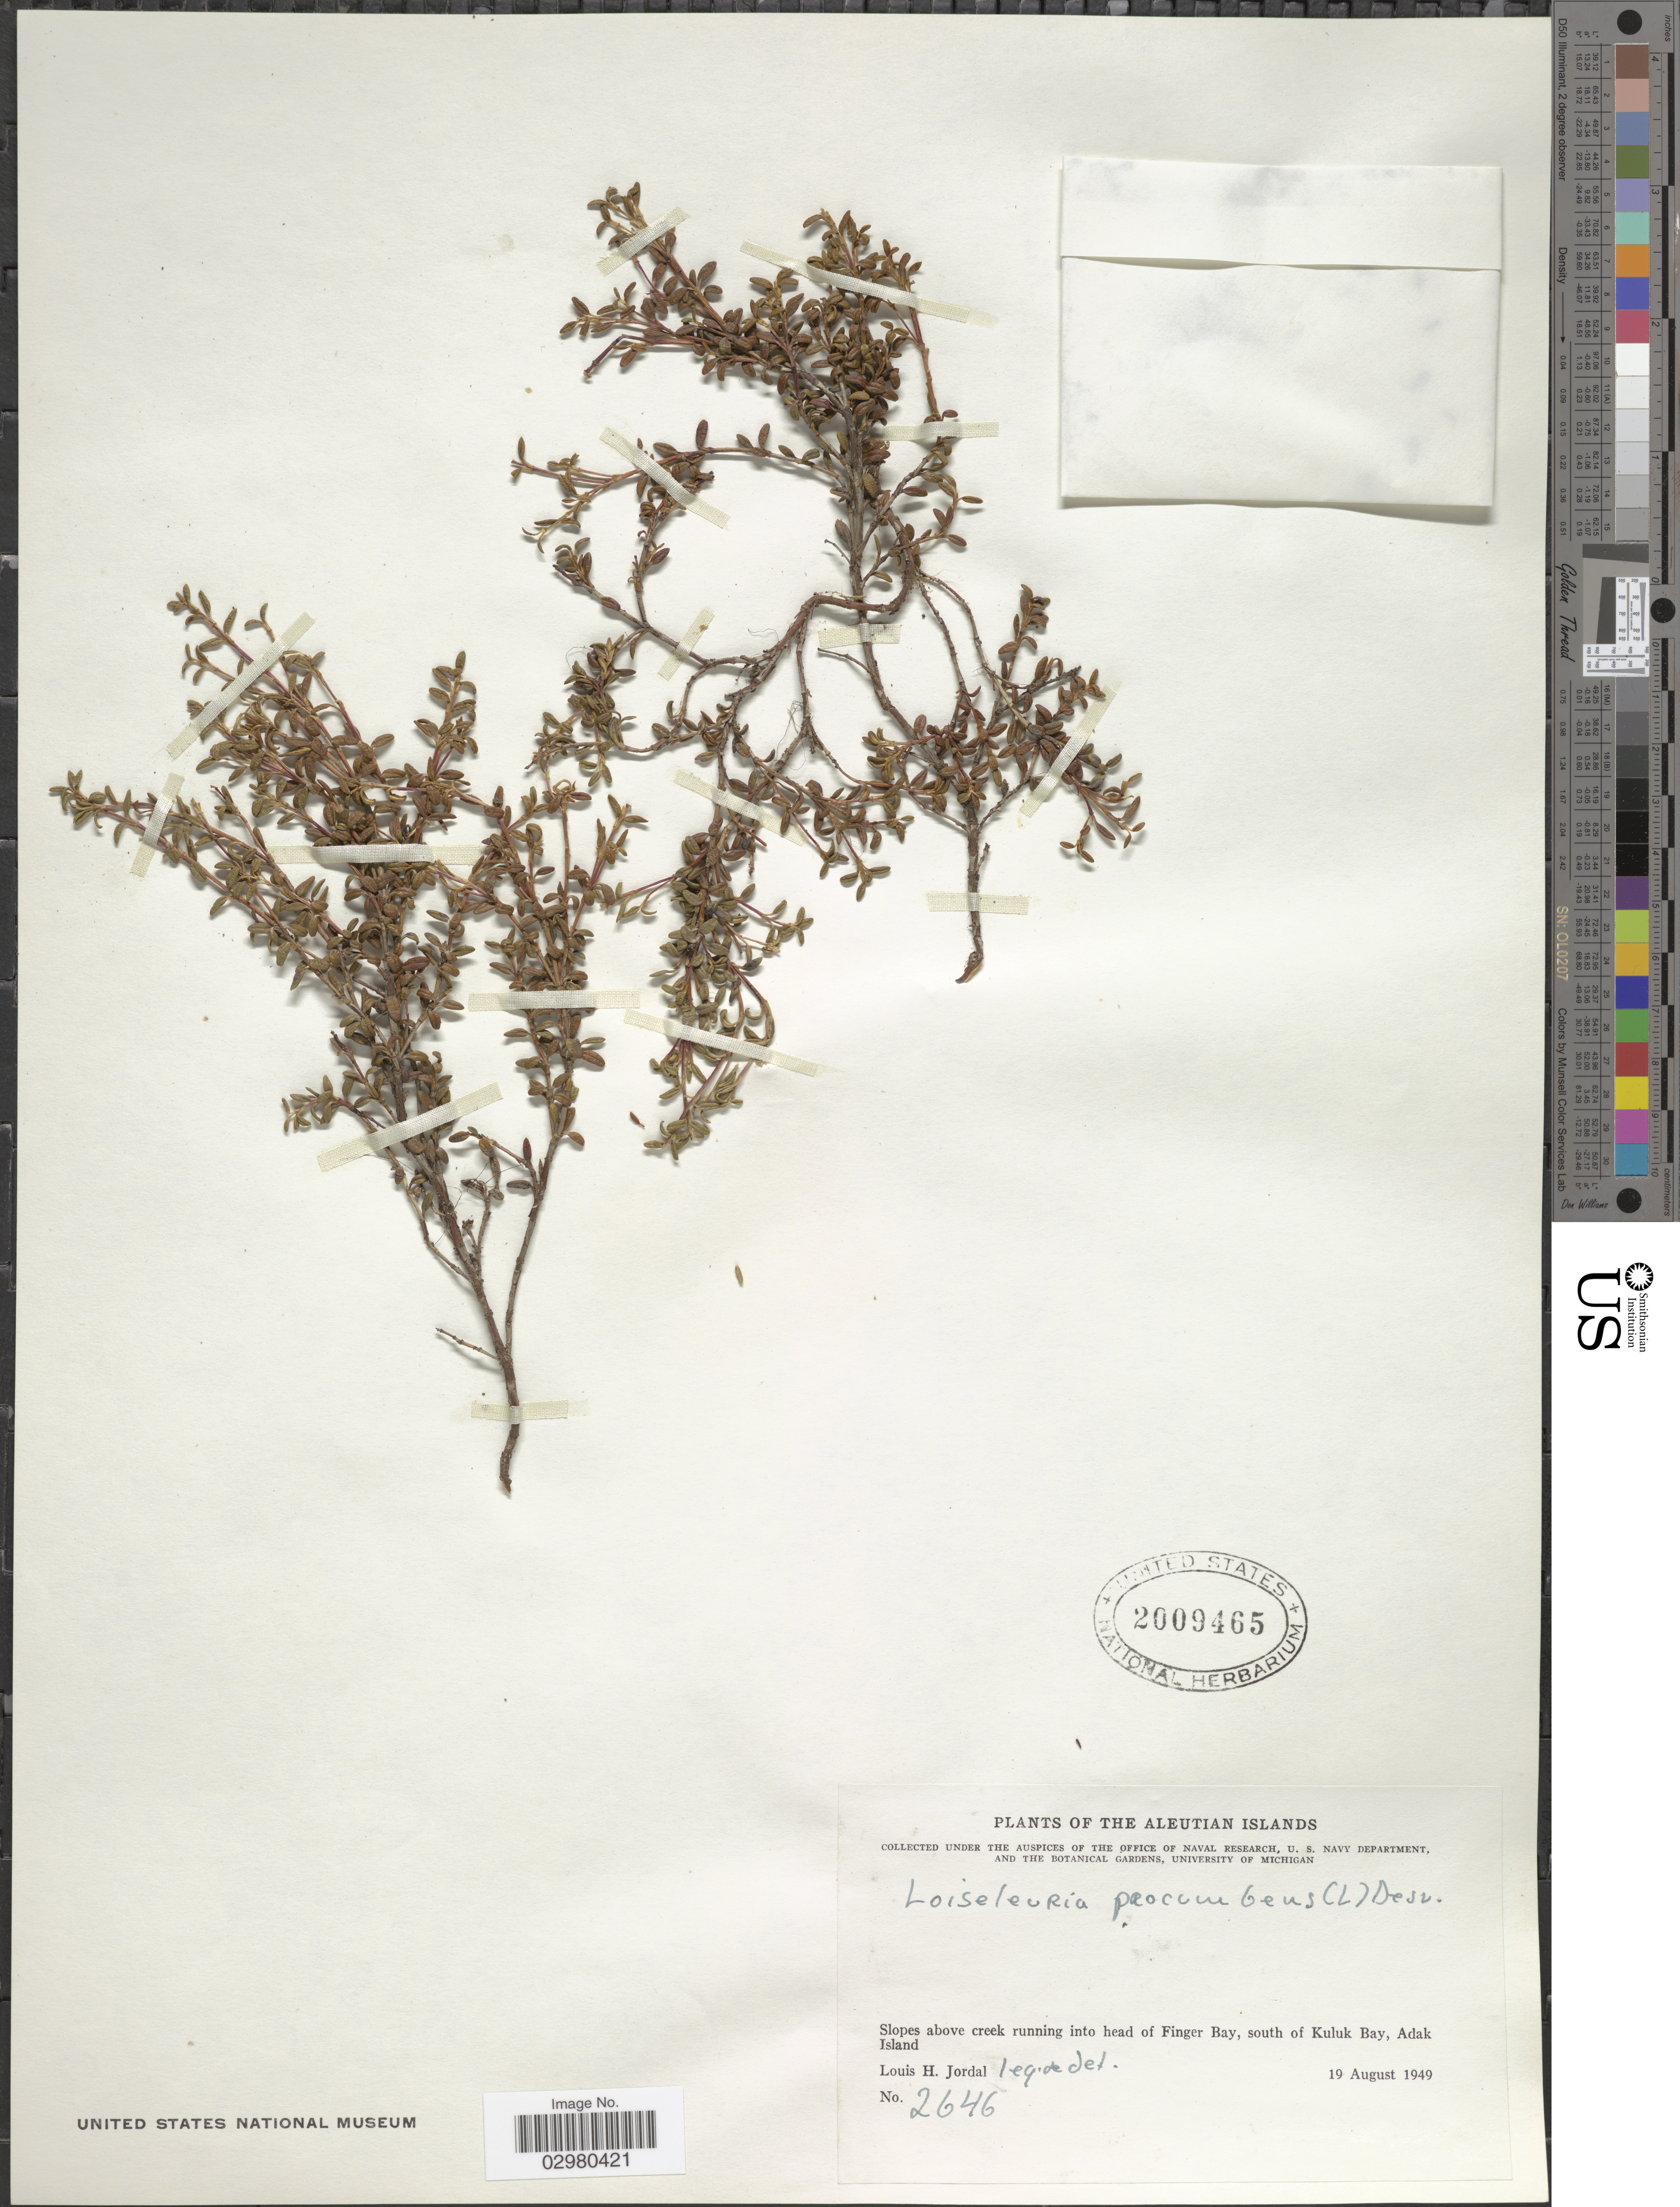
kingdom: Plantae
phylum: Tracheophyta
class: Magnoliopsida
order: Ericales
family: Ericaceae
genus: Loiseleuria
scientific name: Loiseleuria procumbens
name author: (L.) Desv.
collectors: L. Jordal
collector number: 2646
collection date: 1949-08-19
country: United States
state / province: Alaska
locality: Aleutian Islands. Slopes above creek running into head of Finger Bay, south of Kuluk Bay, Adak Island.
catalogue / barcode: US 2009465